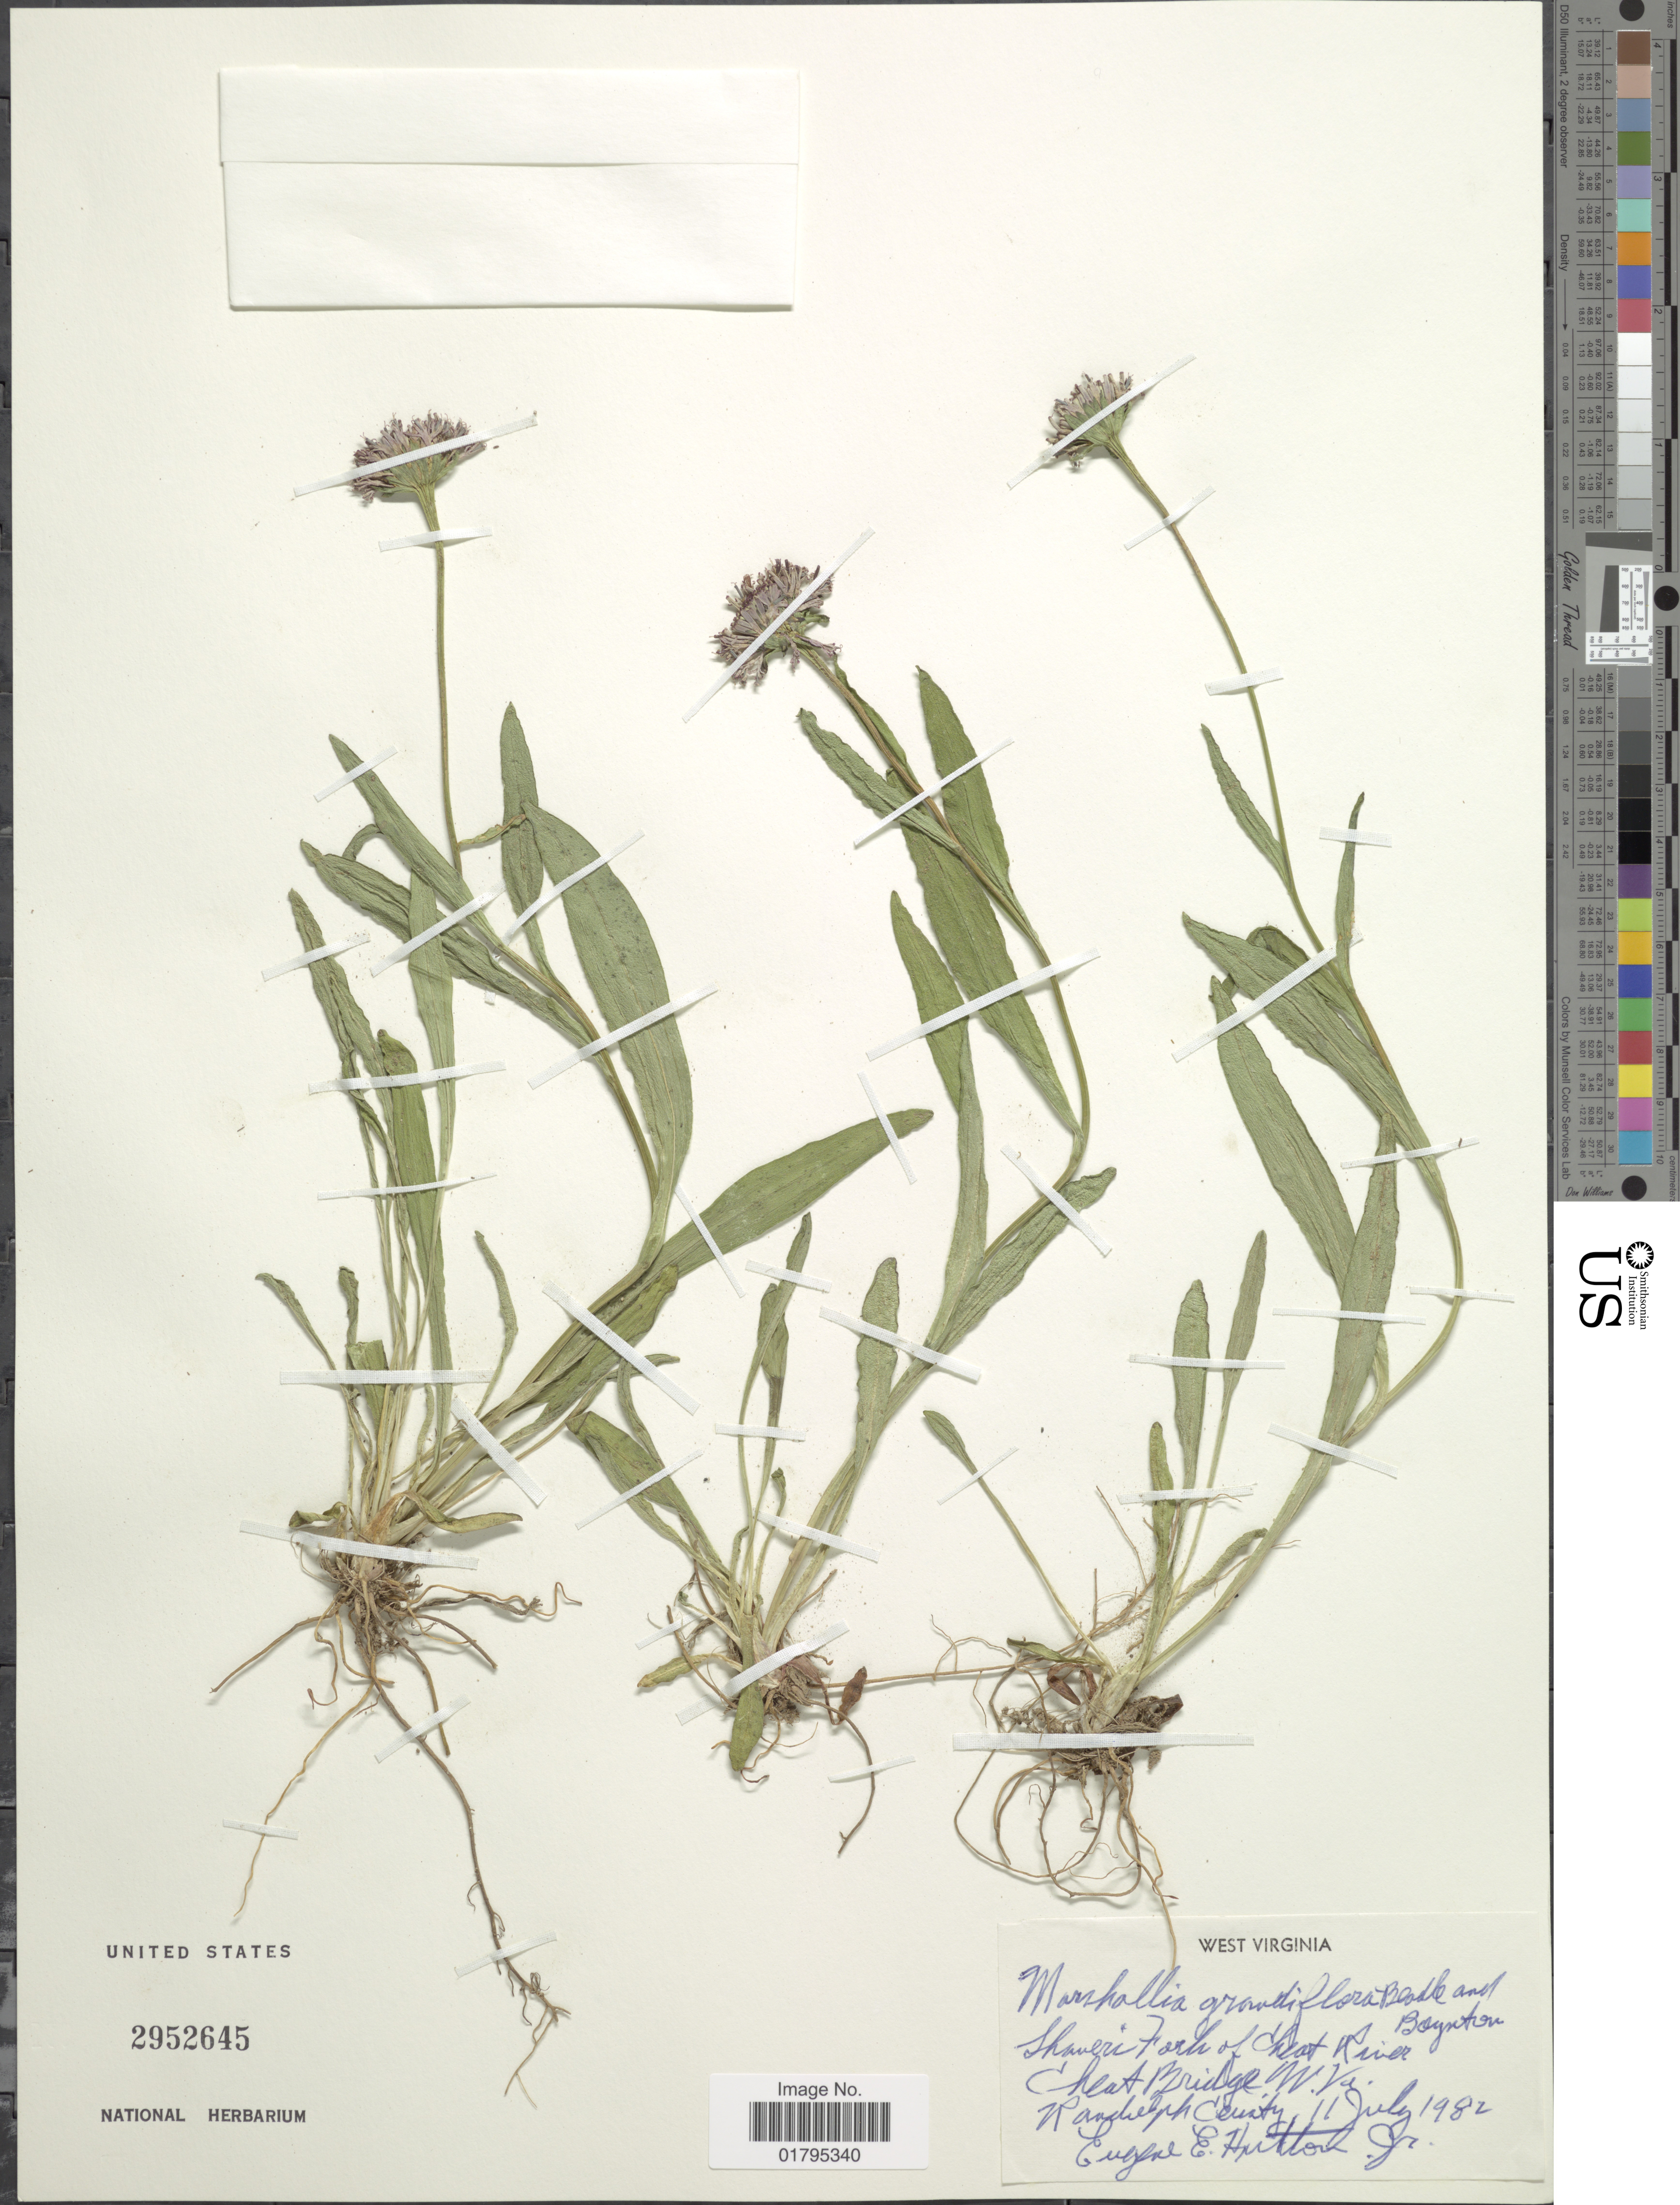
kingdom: Plantae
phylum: Tracheophyta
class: Magnoliopsida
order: Asterales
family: Asteraceae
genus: Marshallia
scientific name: Marshallia grandiflora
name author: Beadle & F.E. Boynton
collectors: E. Hutton Jr.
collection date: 1982-07-11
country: United States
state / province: West Virginia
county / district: Randolph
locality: Shaver's Fork of Cheat River, Cheat Bridge W. Va. Randolph Co.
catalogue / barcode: US 2952645